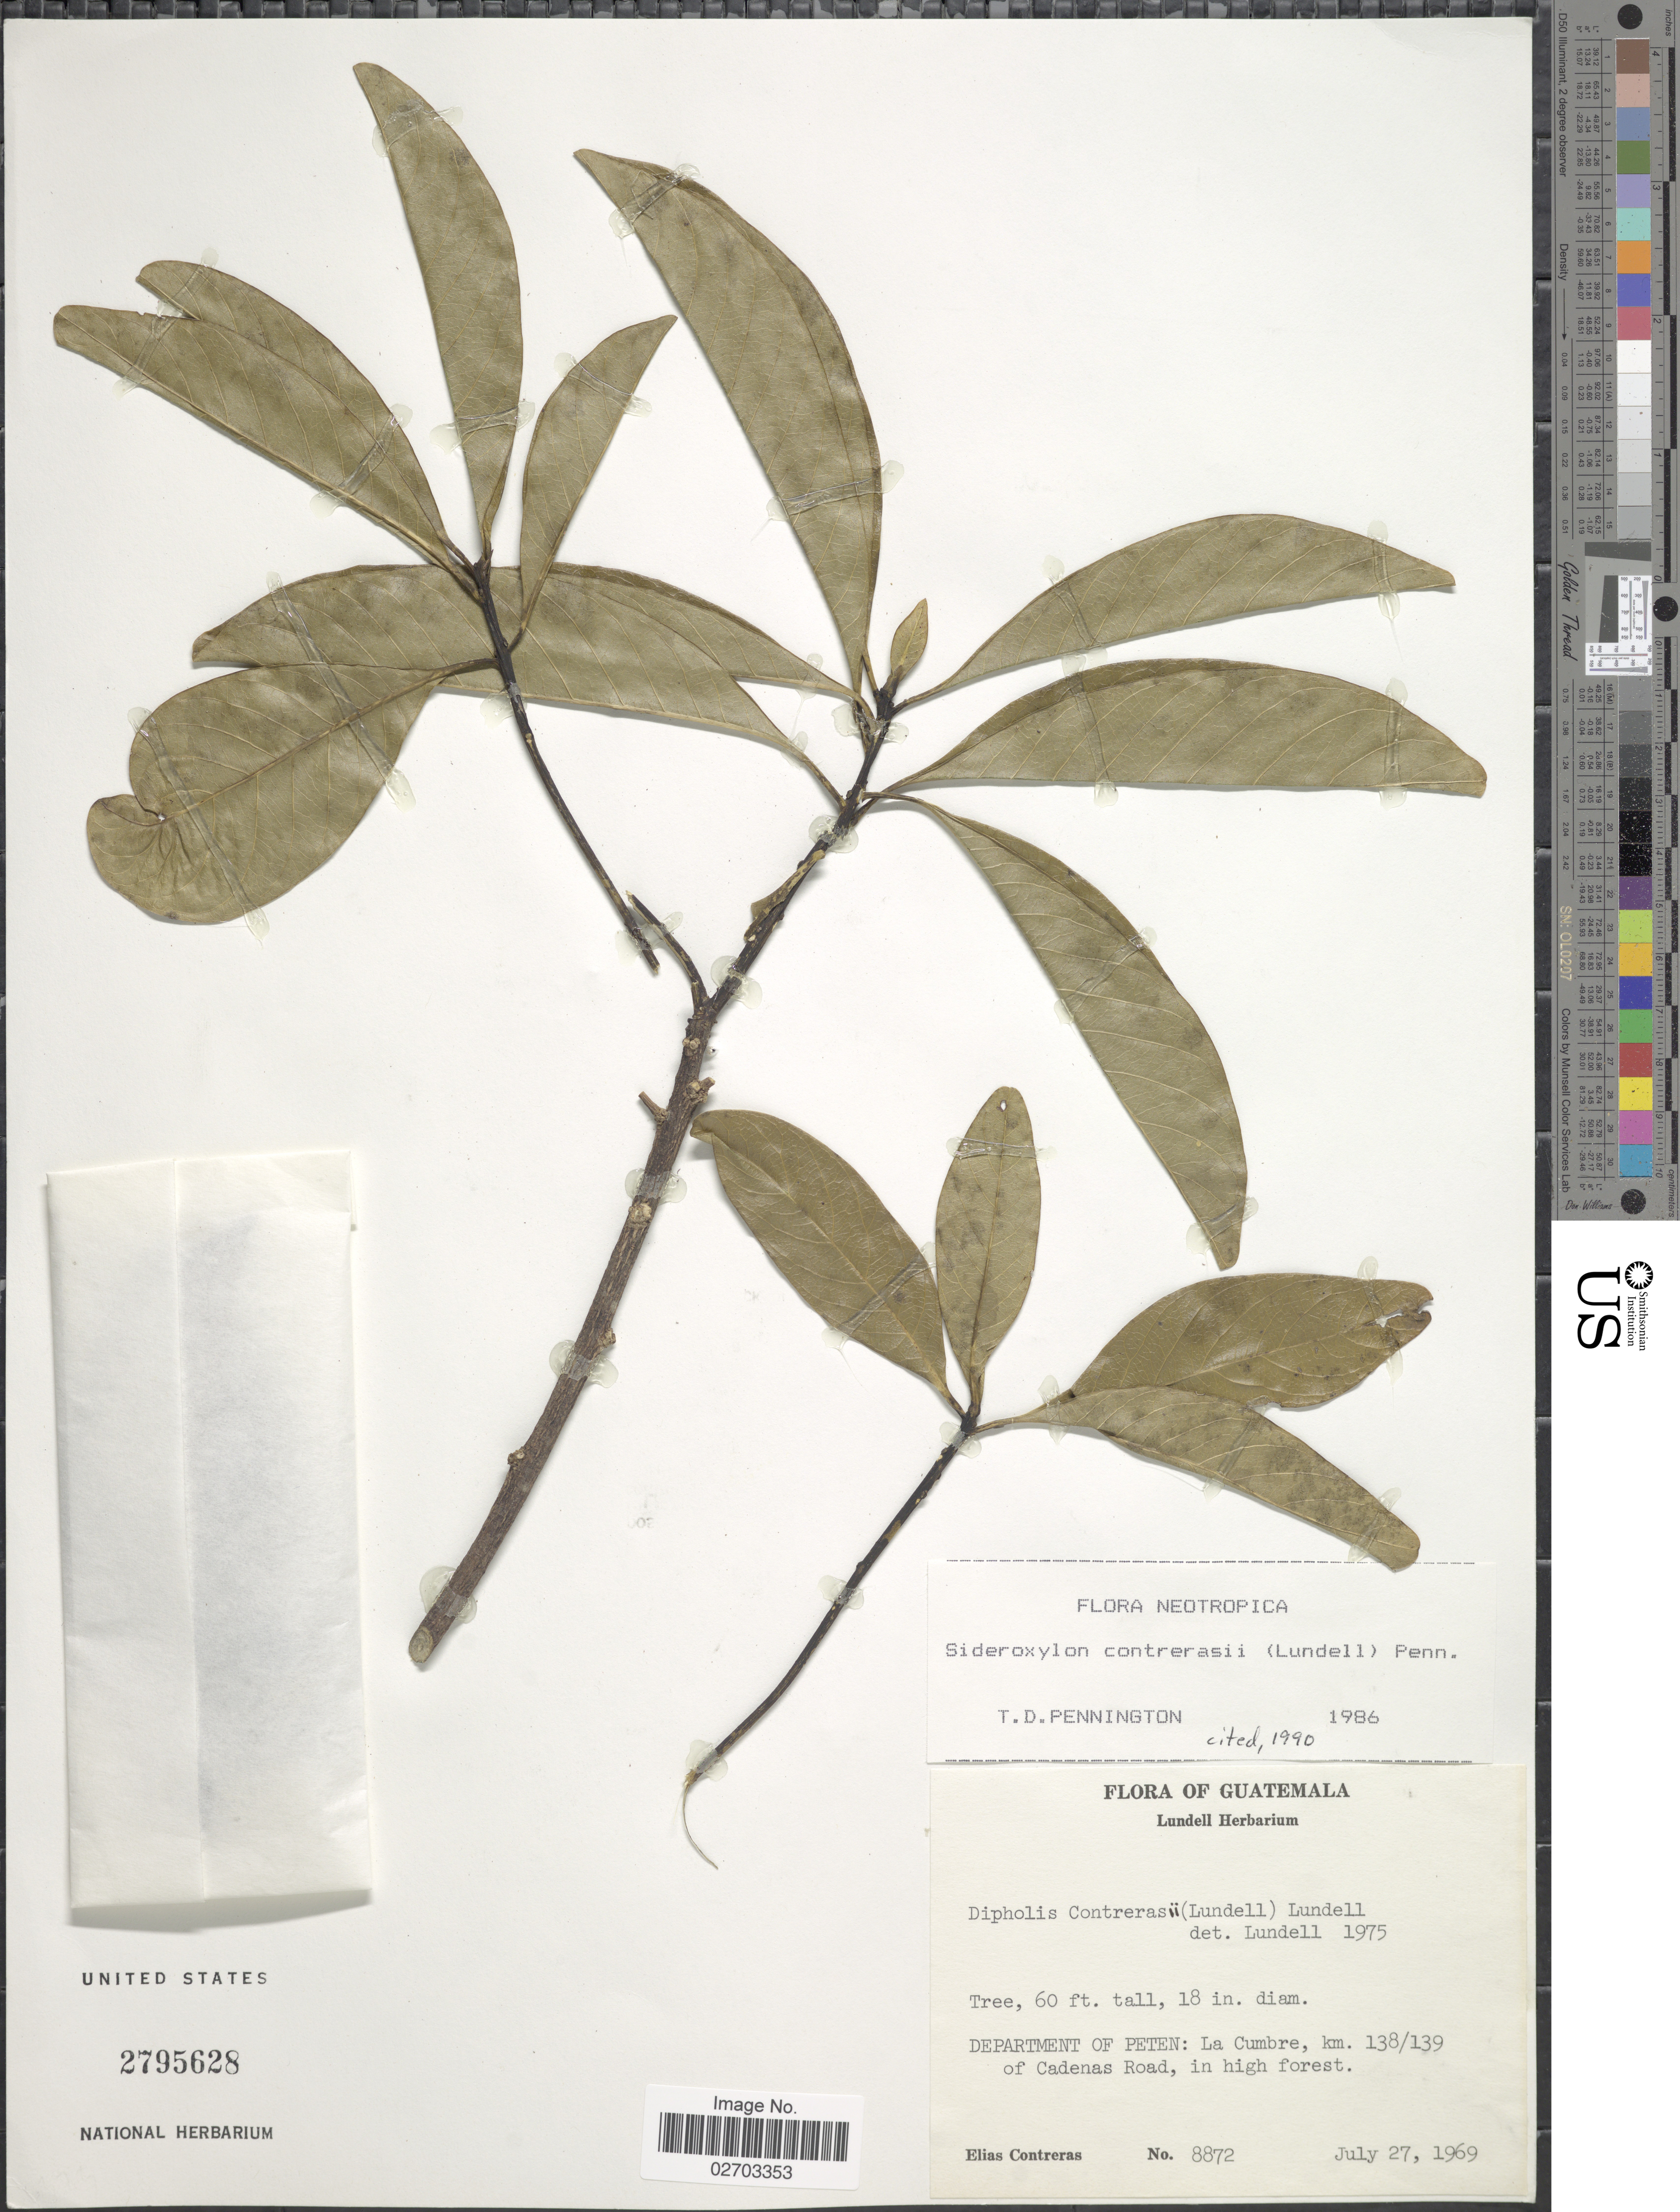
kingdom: Plantae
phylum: Tracheophyta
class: Magnoliopsida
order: Ericales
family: Sapotaceae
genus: Sideroxylon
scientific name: Sideroxylon contrerasii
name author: (Lundell) T.D. Penn.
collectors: E. Contreras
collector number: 8872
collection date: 1969-07-27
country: Guatemala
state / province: El Petén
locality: Department of Peten: La Cumbre, km. 138/139 of Cadenas Road, in high forest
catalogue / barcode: US 2795628